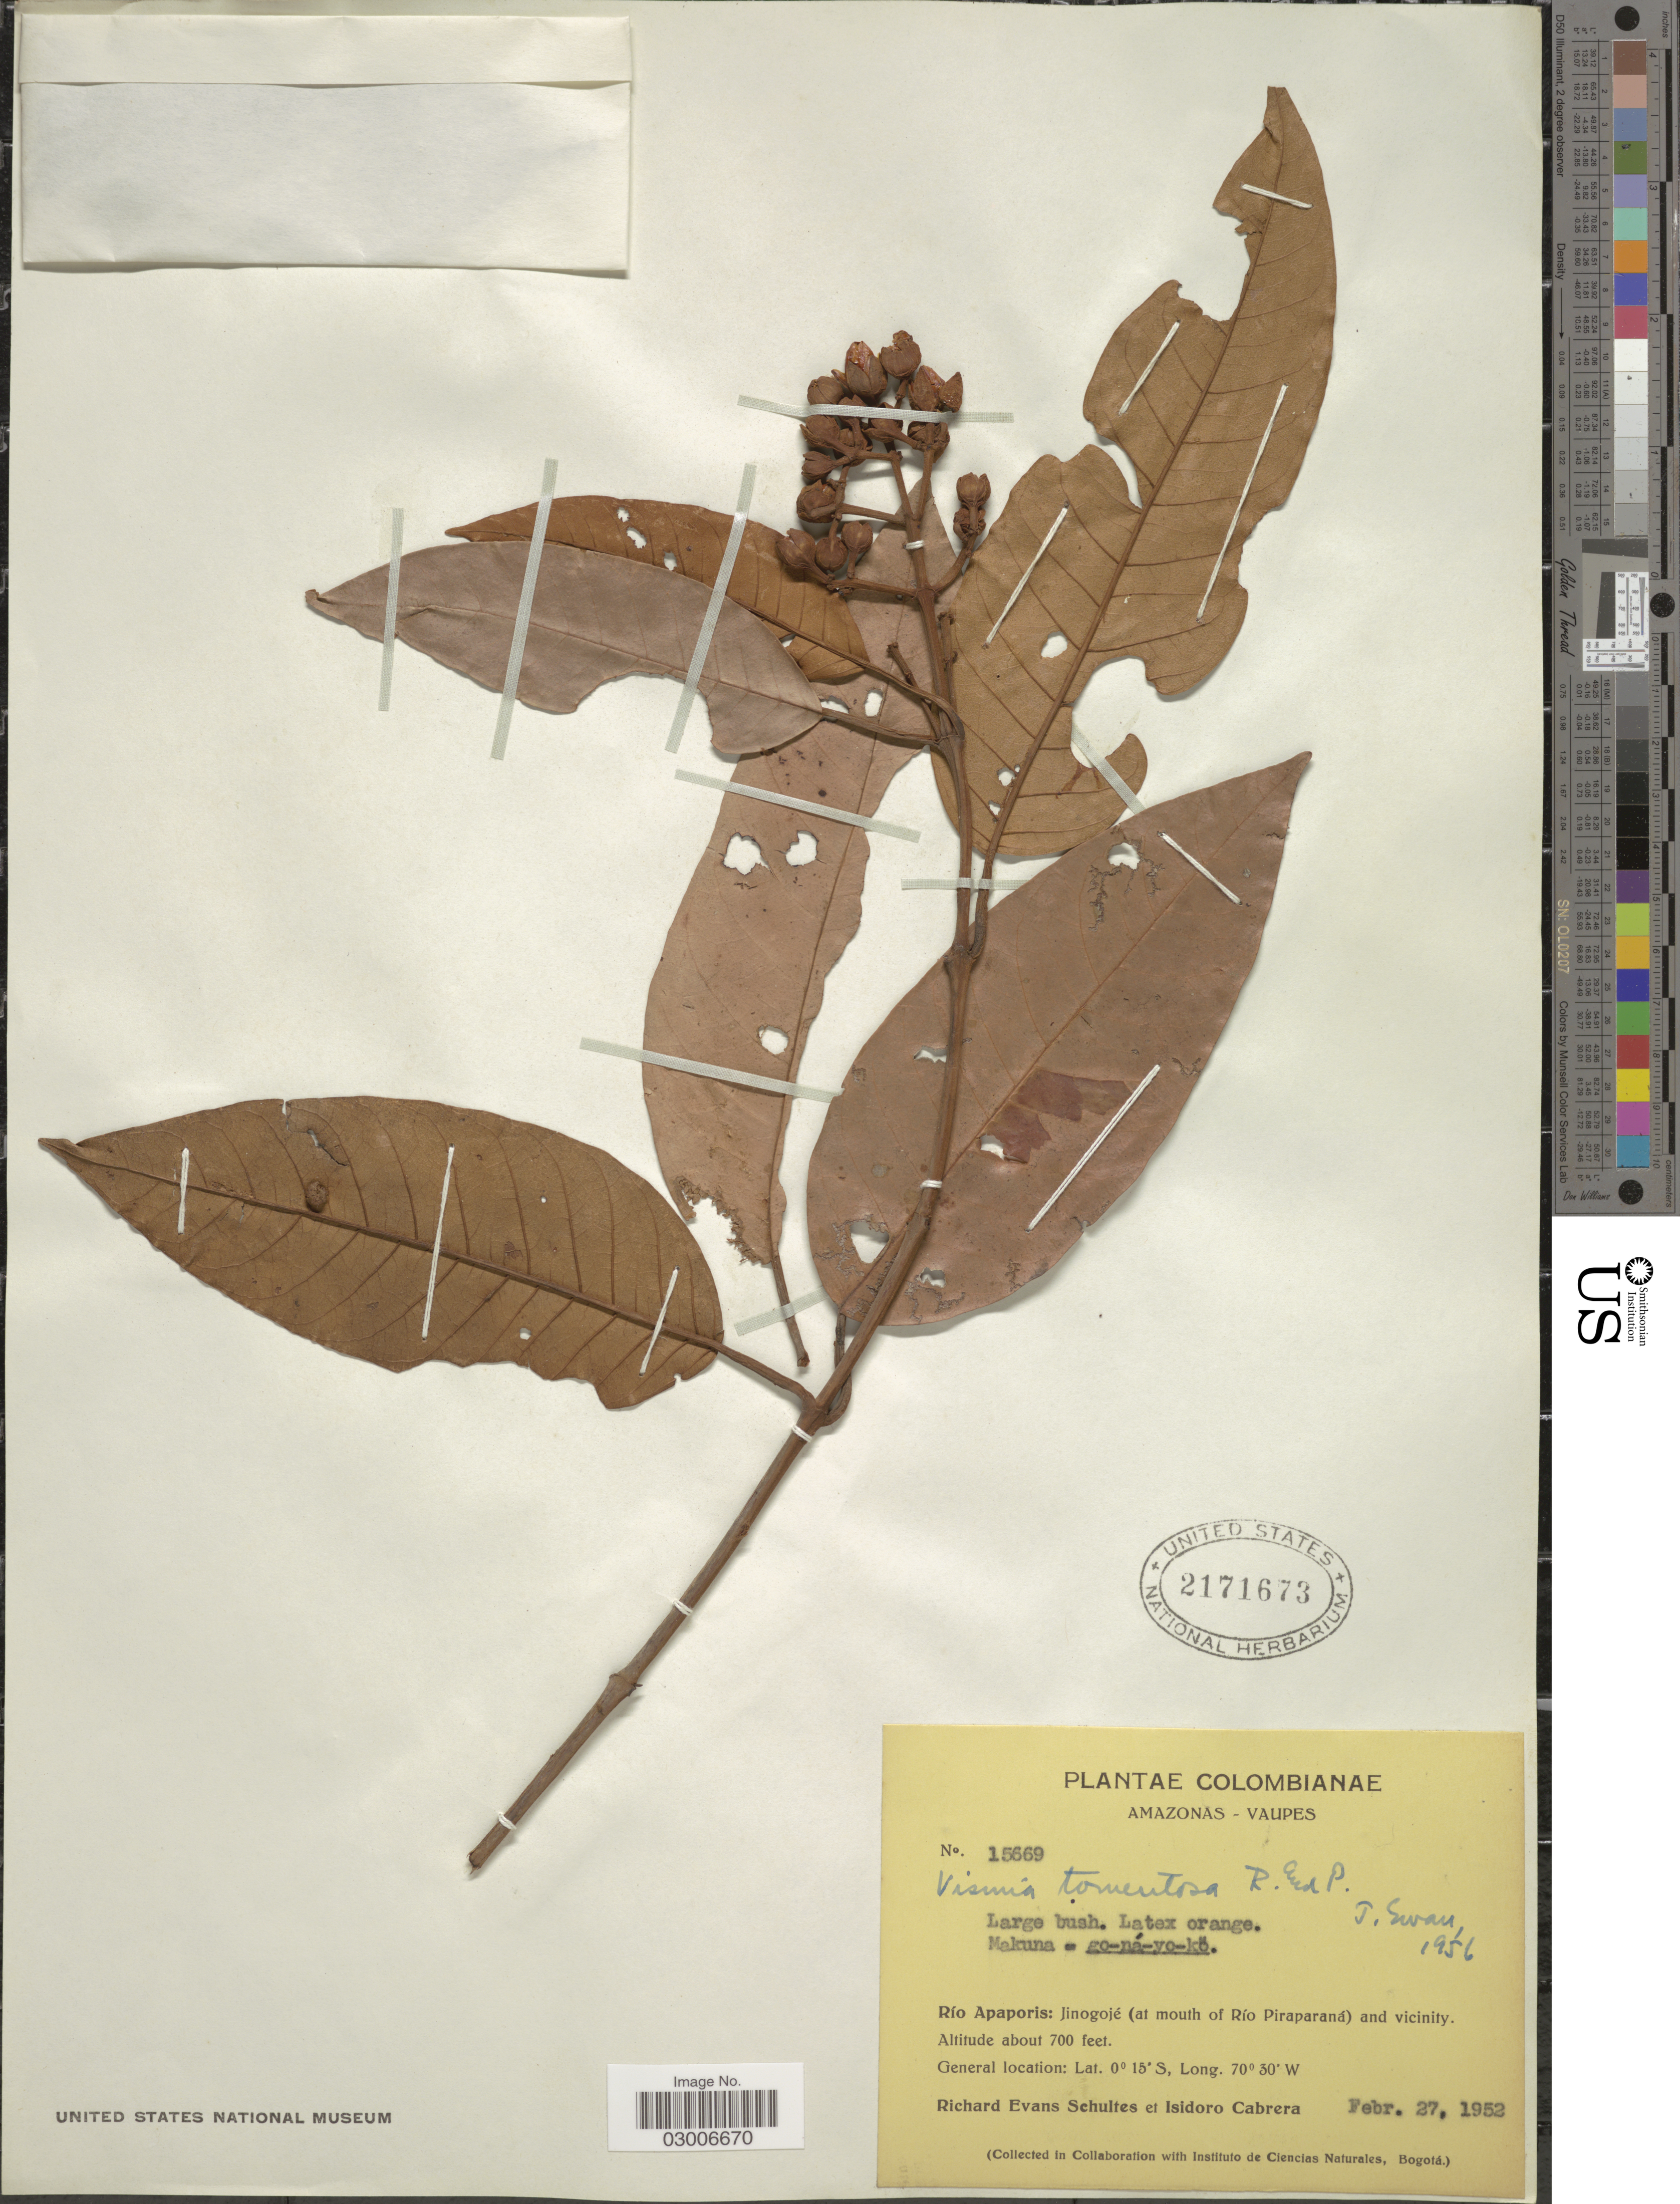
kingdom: Plantae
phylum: Tracheophyta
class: Magnoliopsida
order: Malpighiales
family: Hypericaceae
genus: Vismia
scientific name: Vismia confertiflora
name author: Spruce ex Reichardt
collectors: R. E. Schultes & I. Cabrera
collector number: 15669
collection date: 1952-02-27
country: Colombia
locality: Amazonas - Vaupes, Río Apaporis: Jinogojé (at mouth of Río Piraparaná) and vicinity.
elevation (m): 213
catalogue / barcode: US 2171673